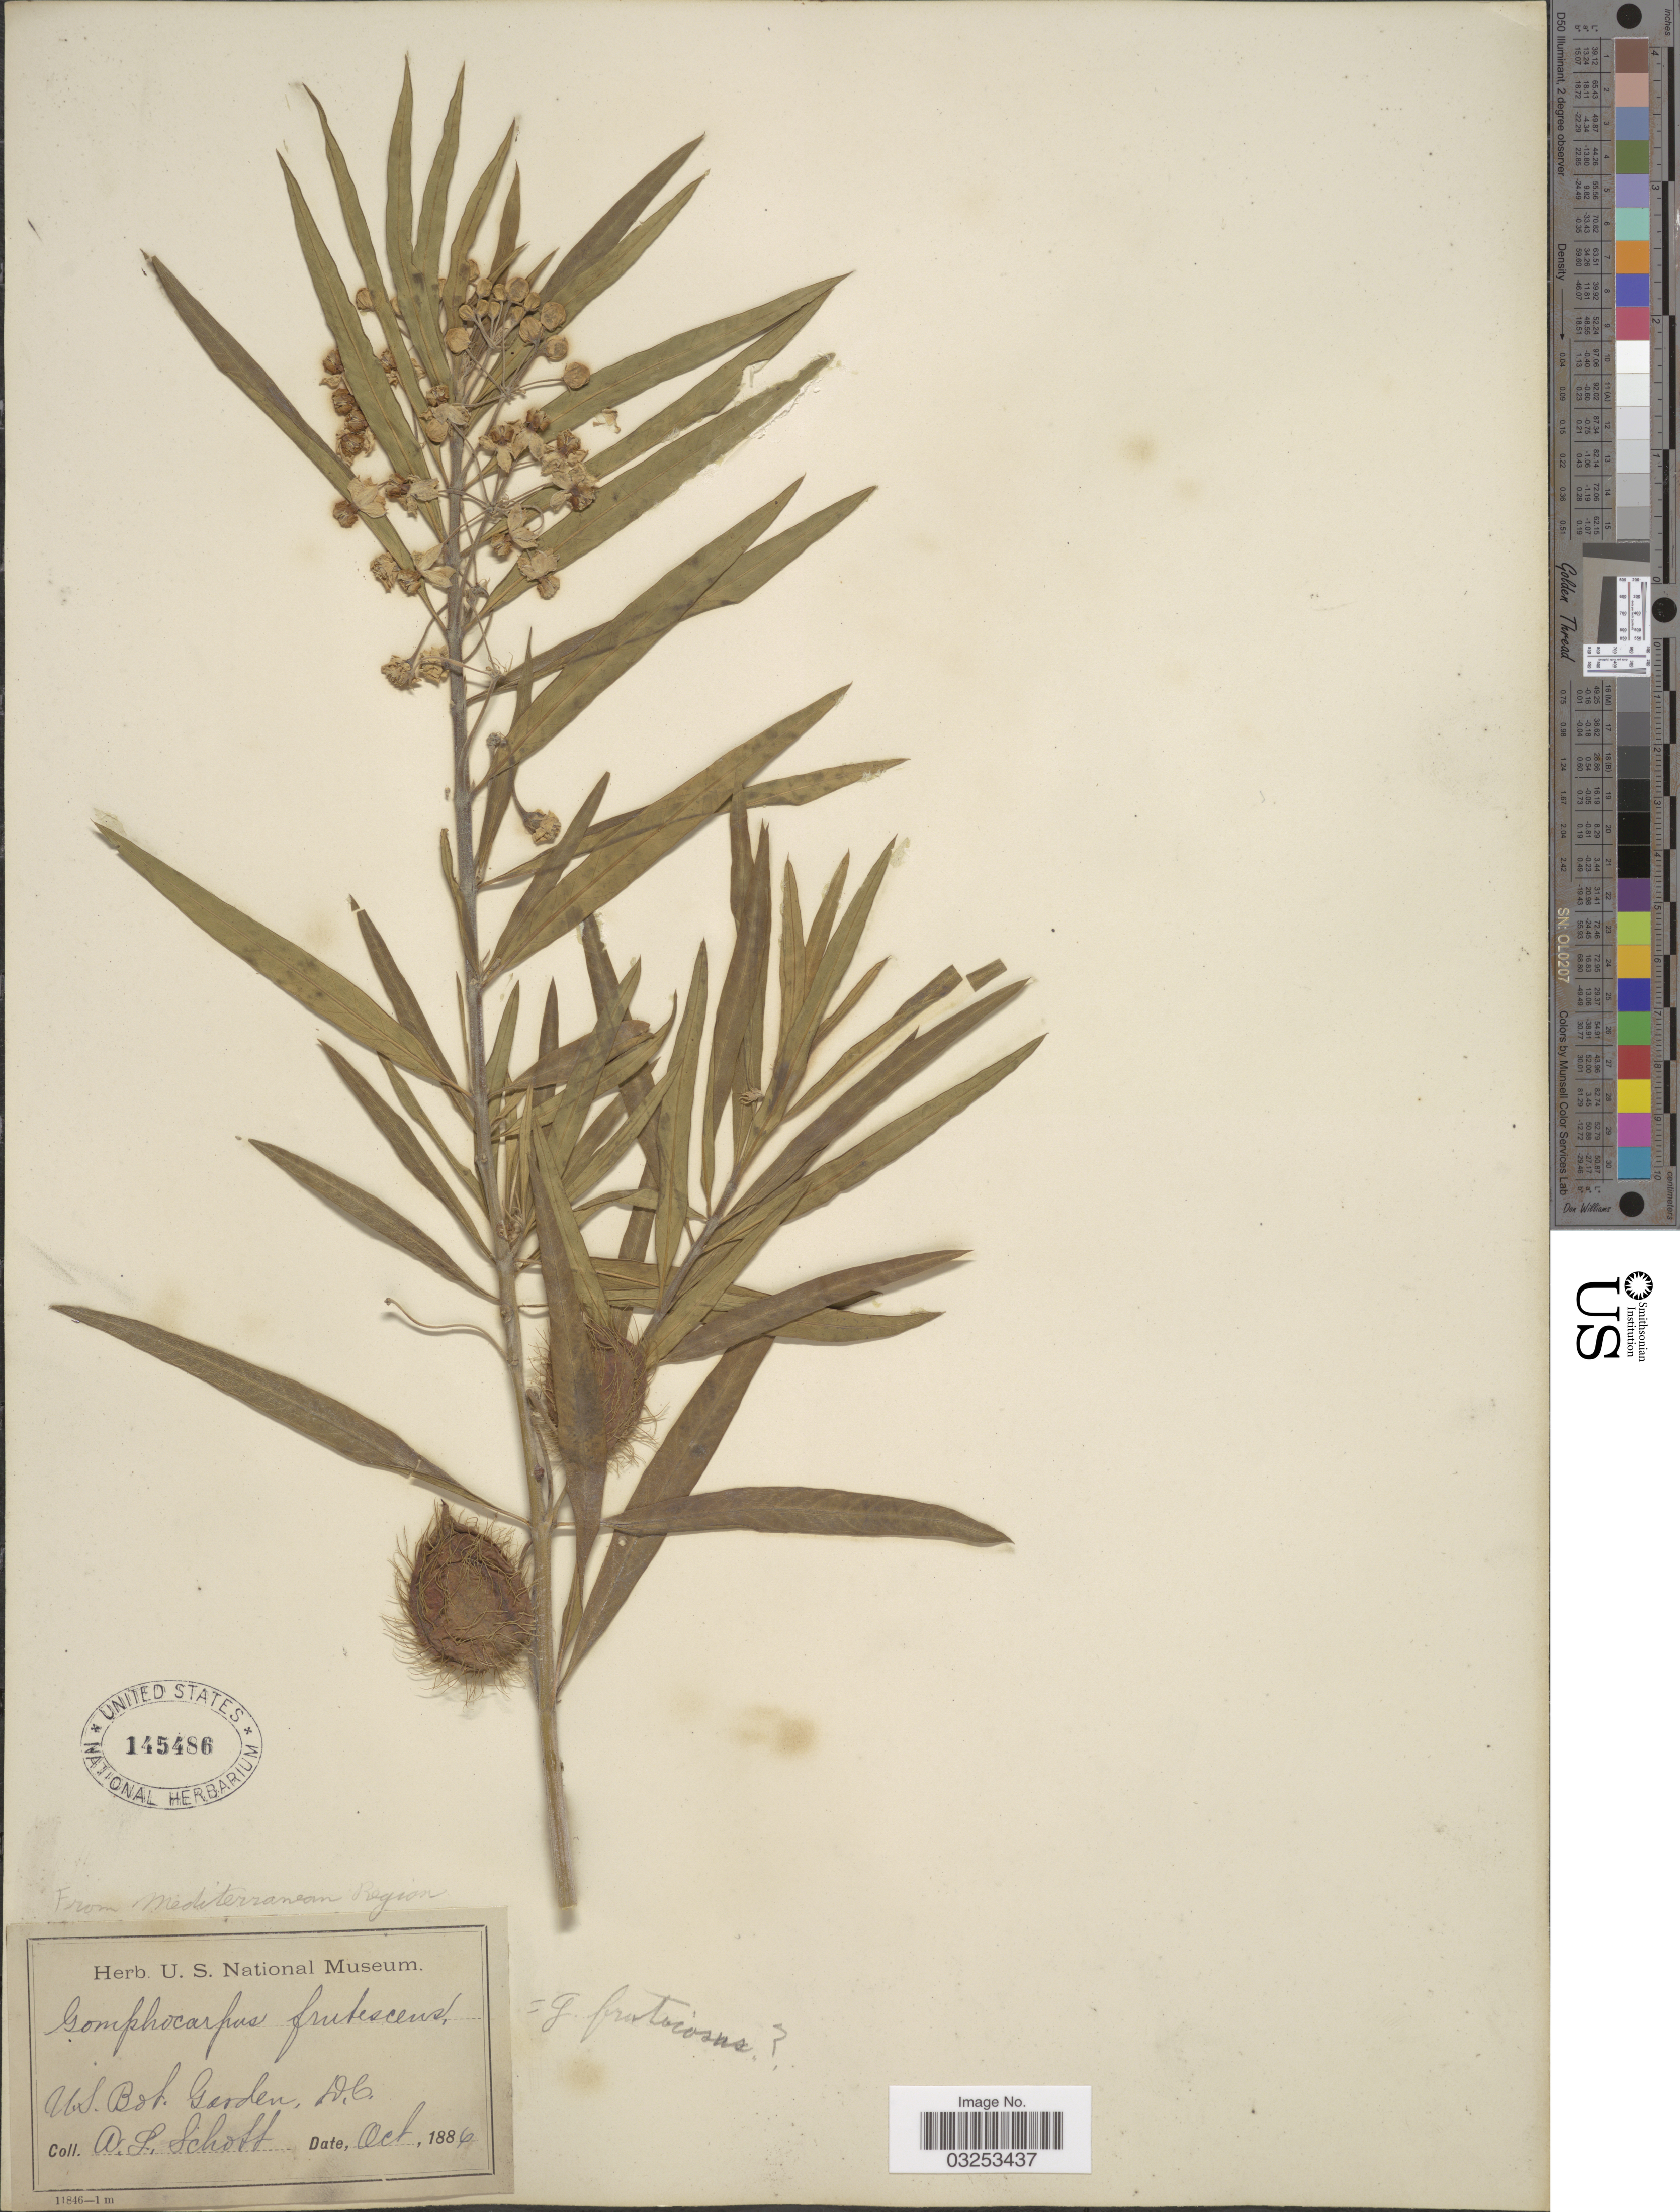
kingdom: Plantae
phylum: Tracheophyta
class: Magnoliopsida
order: Gentianales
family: Apocynaceae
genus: Gomphocarpus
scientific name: Gomphocarpus fruticosus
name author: (L.) W.T. Aiton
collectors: A. L. Schott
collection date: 1886-10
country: United States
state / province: District of Columbia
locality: U.S. Bot. Garden, D.C.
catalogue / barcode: US 145486